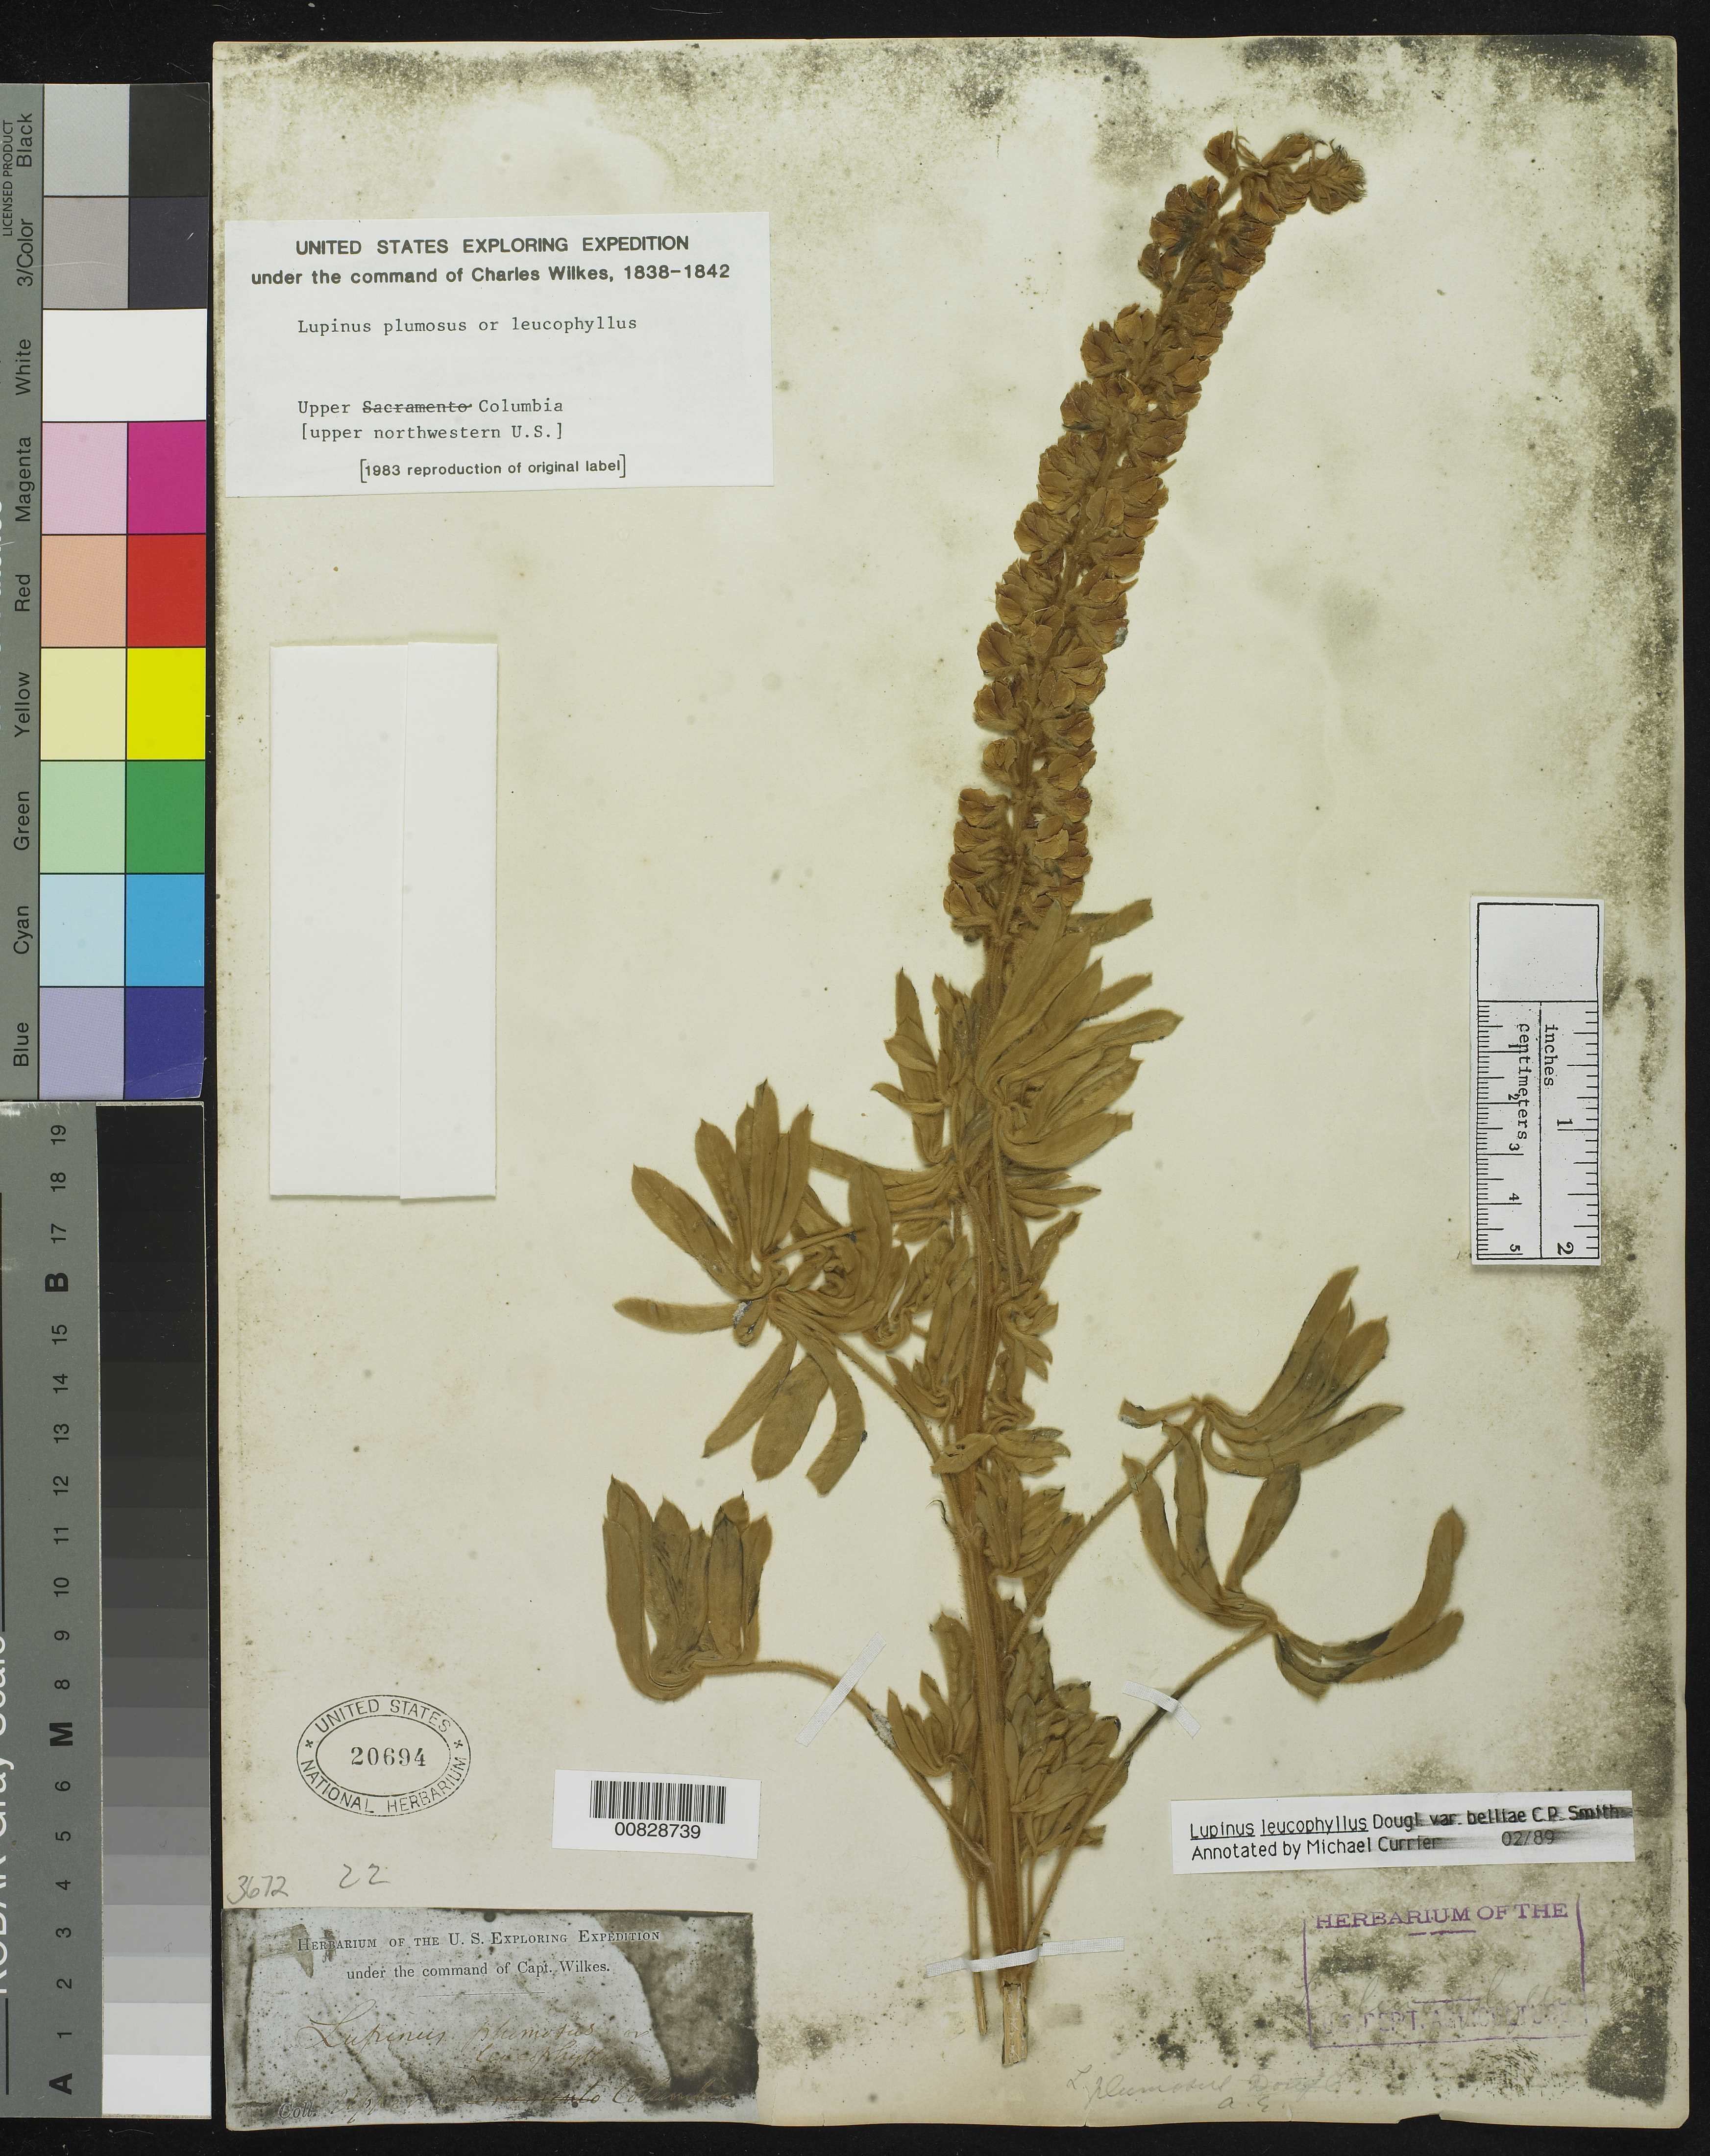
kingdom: Plantae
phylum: Tracheophyta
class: Magnoliopsida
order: Fabales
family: Fabaceae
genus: Lupinus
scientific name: Lupinus leucophyllus var. belliae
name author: C.P. Sm.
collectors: Wilkes Explor. Exped.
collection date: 1838/1842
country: United States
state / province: Washington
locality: Upper Columbia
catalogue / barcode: US 20694